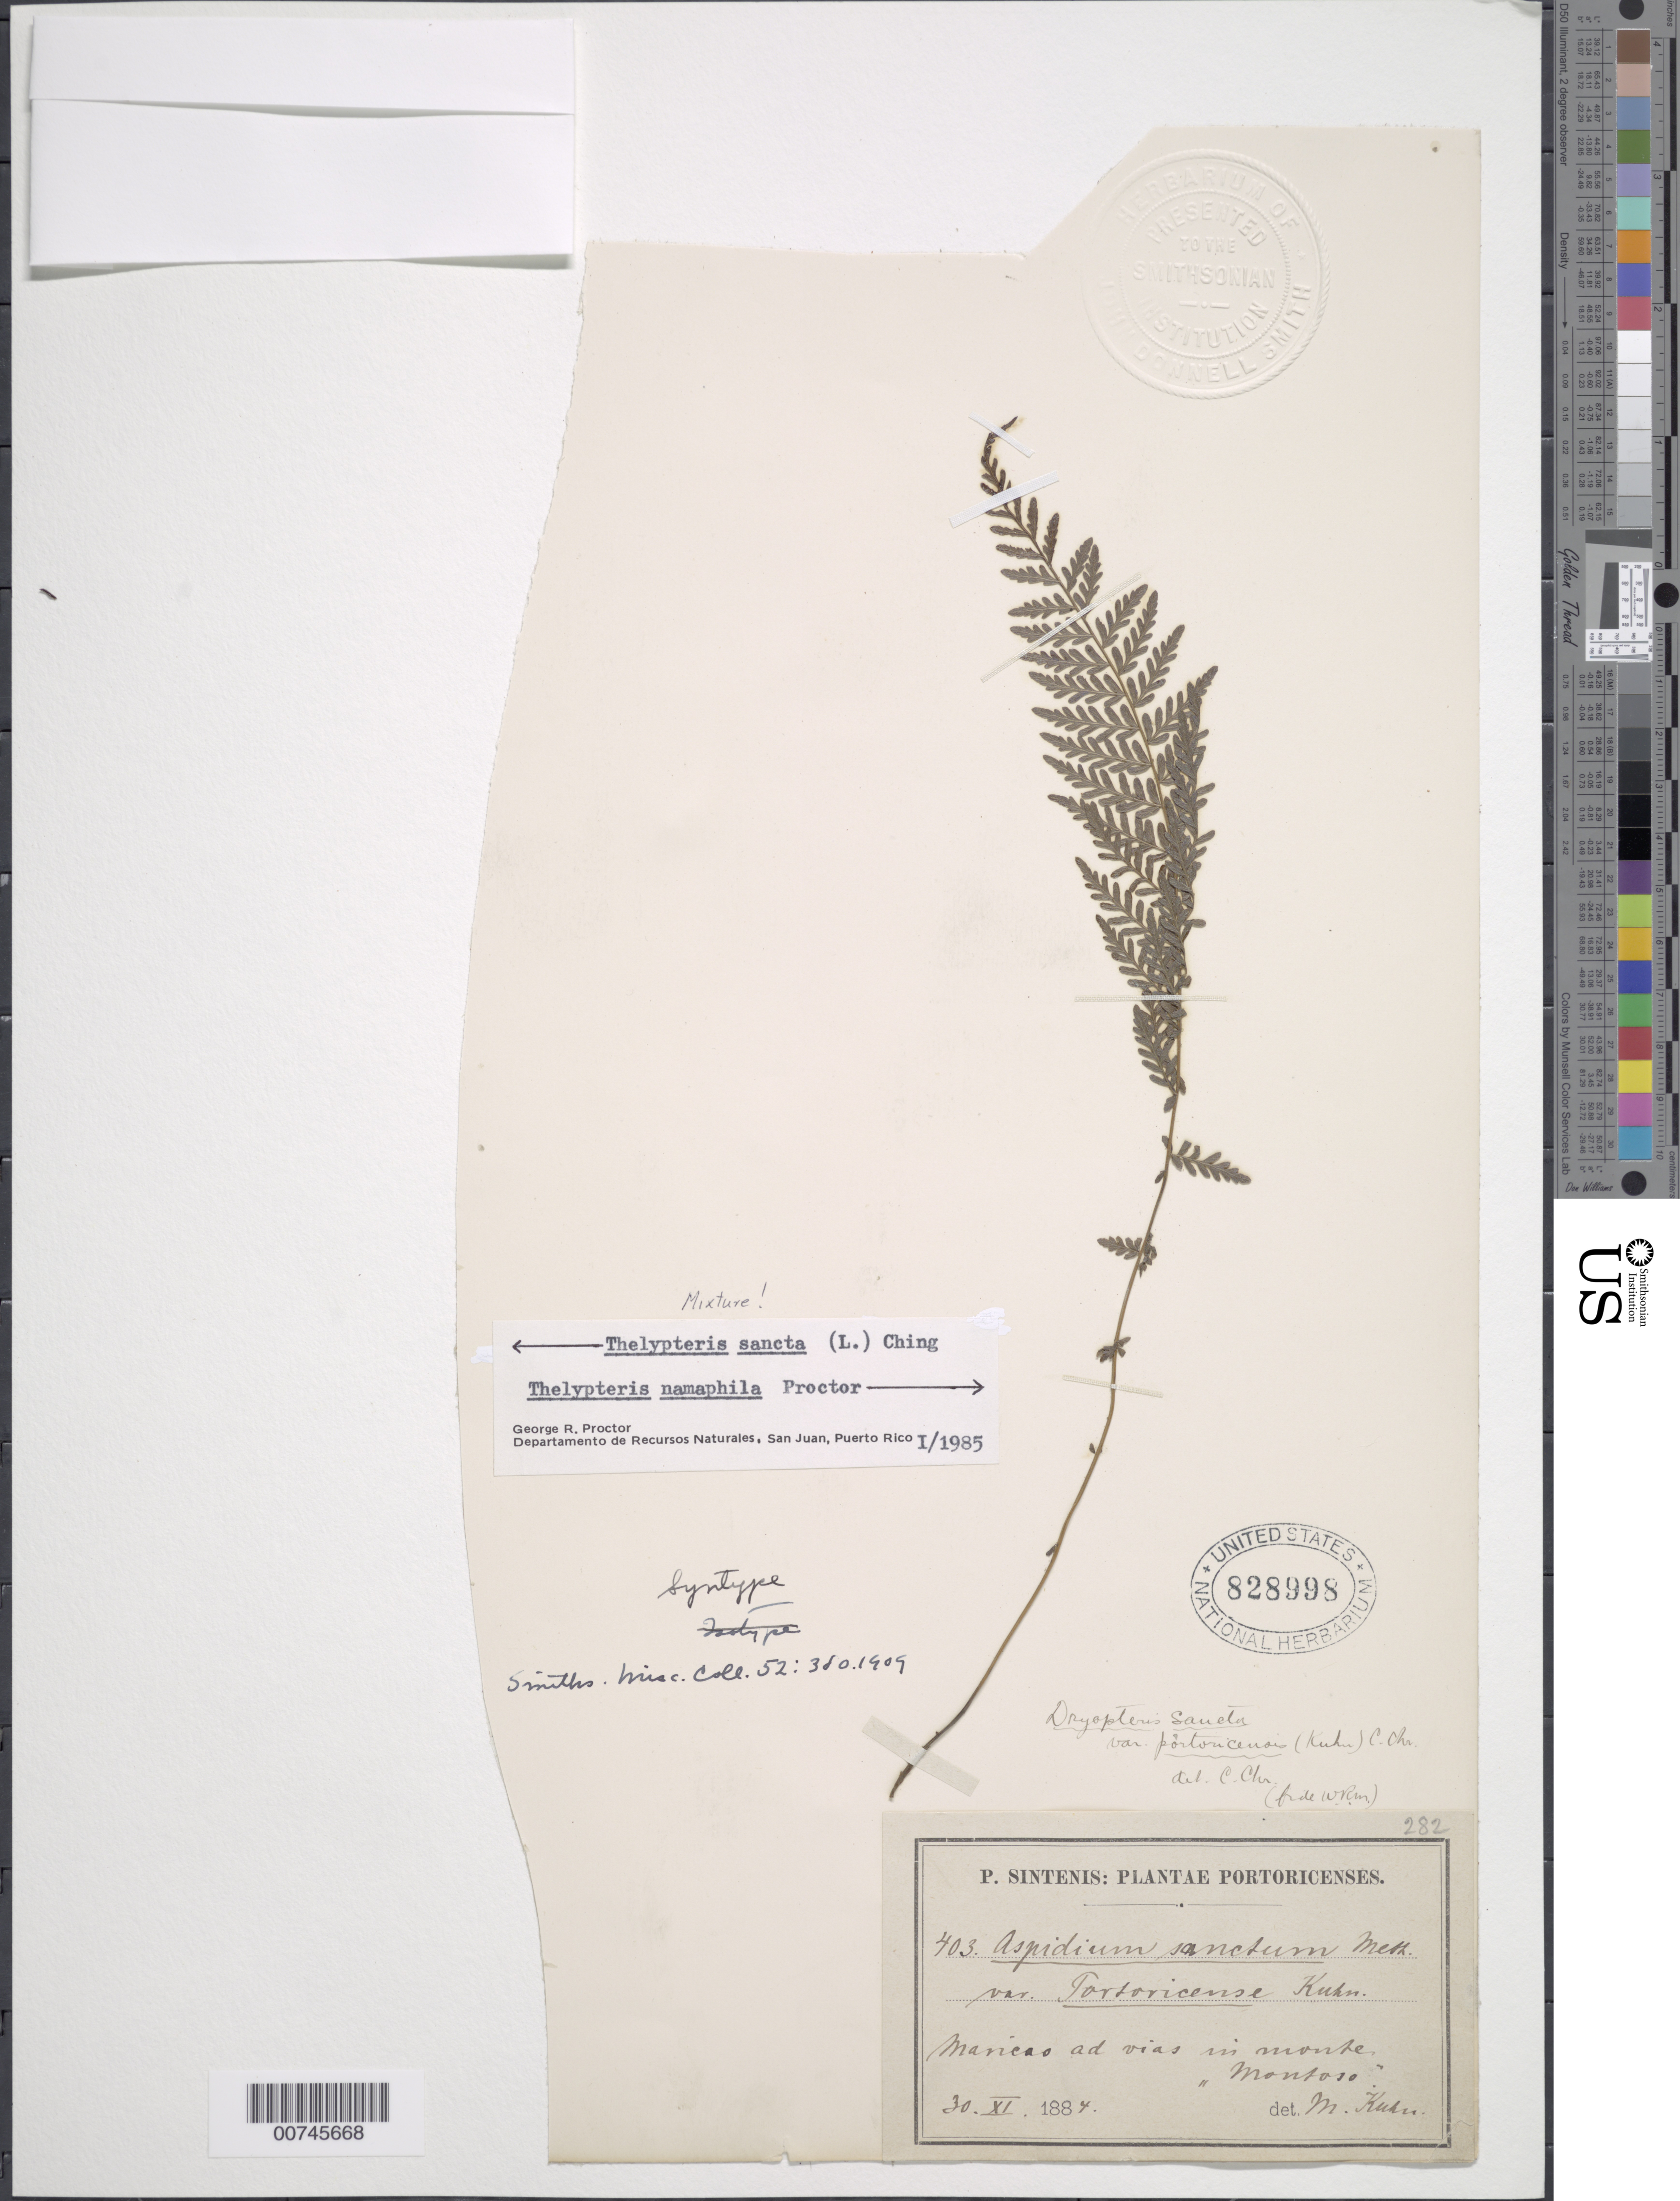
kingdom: Plantae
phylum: Tracheophyta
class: Polypodiopsida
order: Polypodiales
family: Thelypteridaceae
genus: Amauropelta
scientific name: Amauropelta namaphila (Proctor) comb. nov., ined 2015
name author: (Proctor)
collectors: P. Sintenis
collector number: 403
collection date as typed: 30 Nov 1884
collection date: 1884-11-30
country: Puerto Rico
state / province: Maricao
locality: Ad vias in Monte Montoso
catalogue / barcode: US 828998